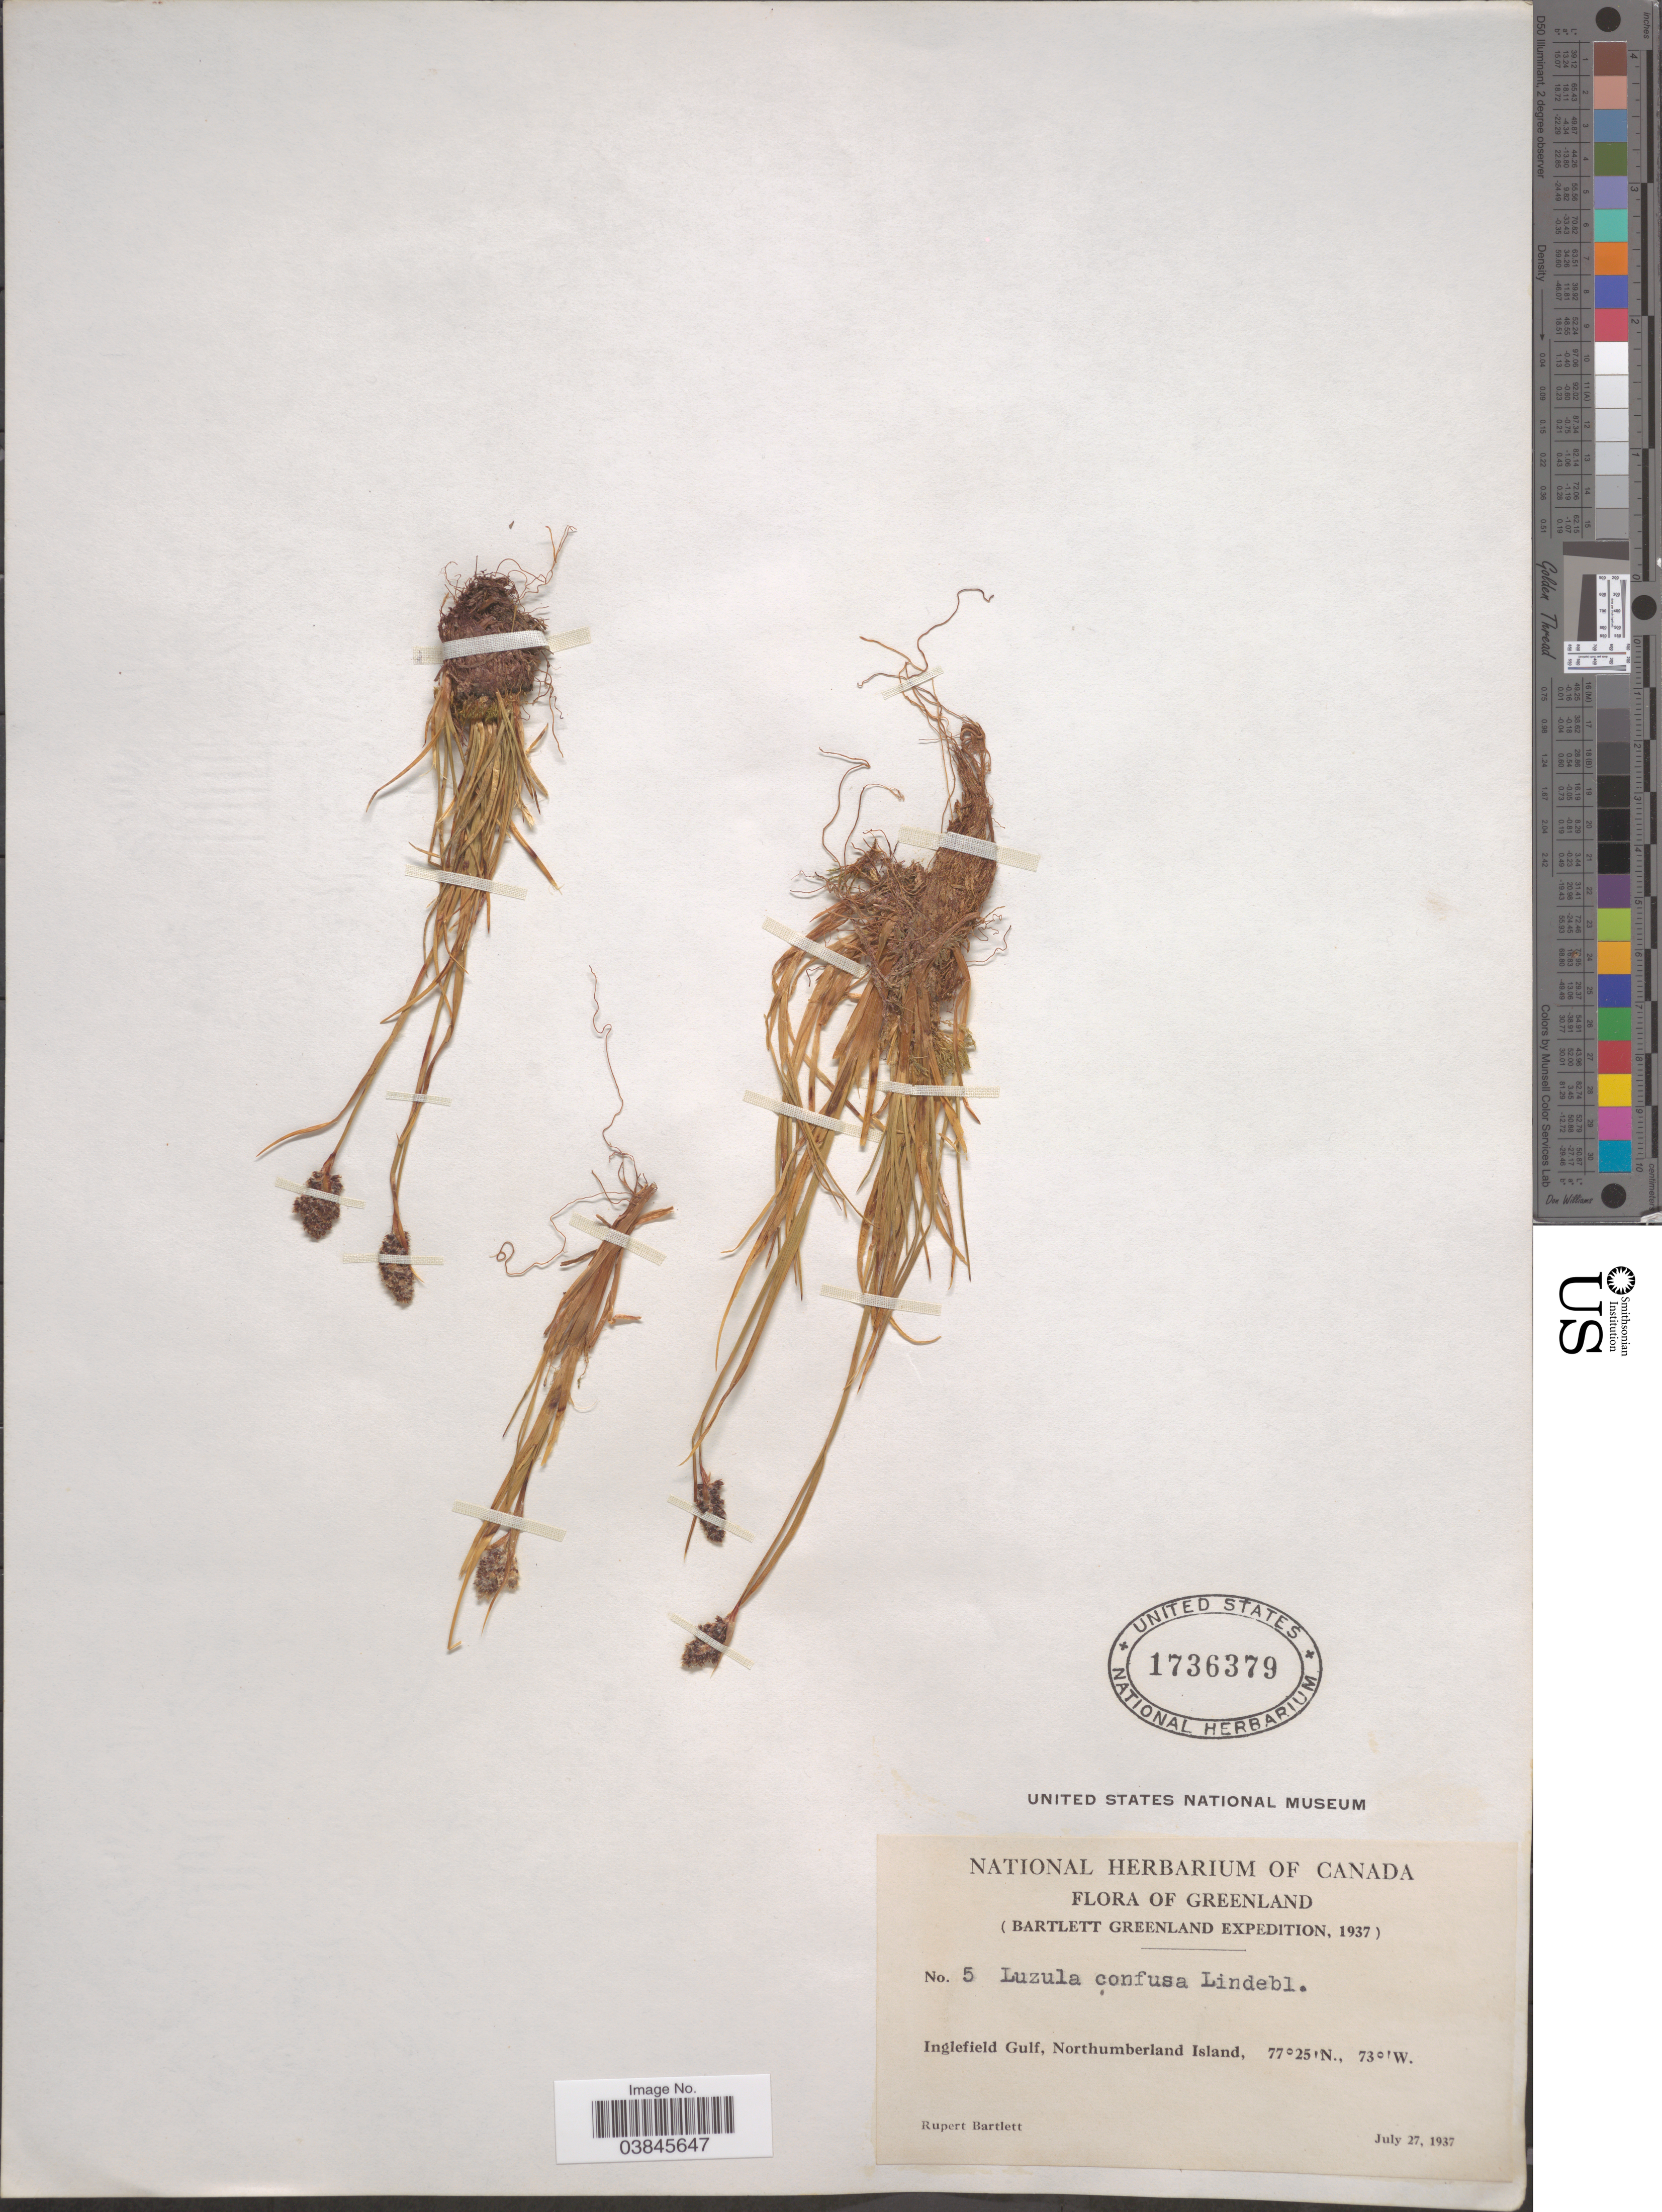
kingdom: Plantae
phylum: Tracheophyta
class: Liliopsida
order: Poales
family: Juncaceae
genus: Luzula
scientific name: Luzula confusa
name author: Lindeb.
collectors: R. Bartlett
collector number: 5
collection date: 1937-07-27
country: Greenland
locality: Inglefield Gulf, Northumberland Island.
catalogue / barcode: US 1736379